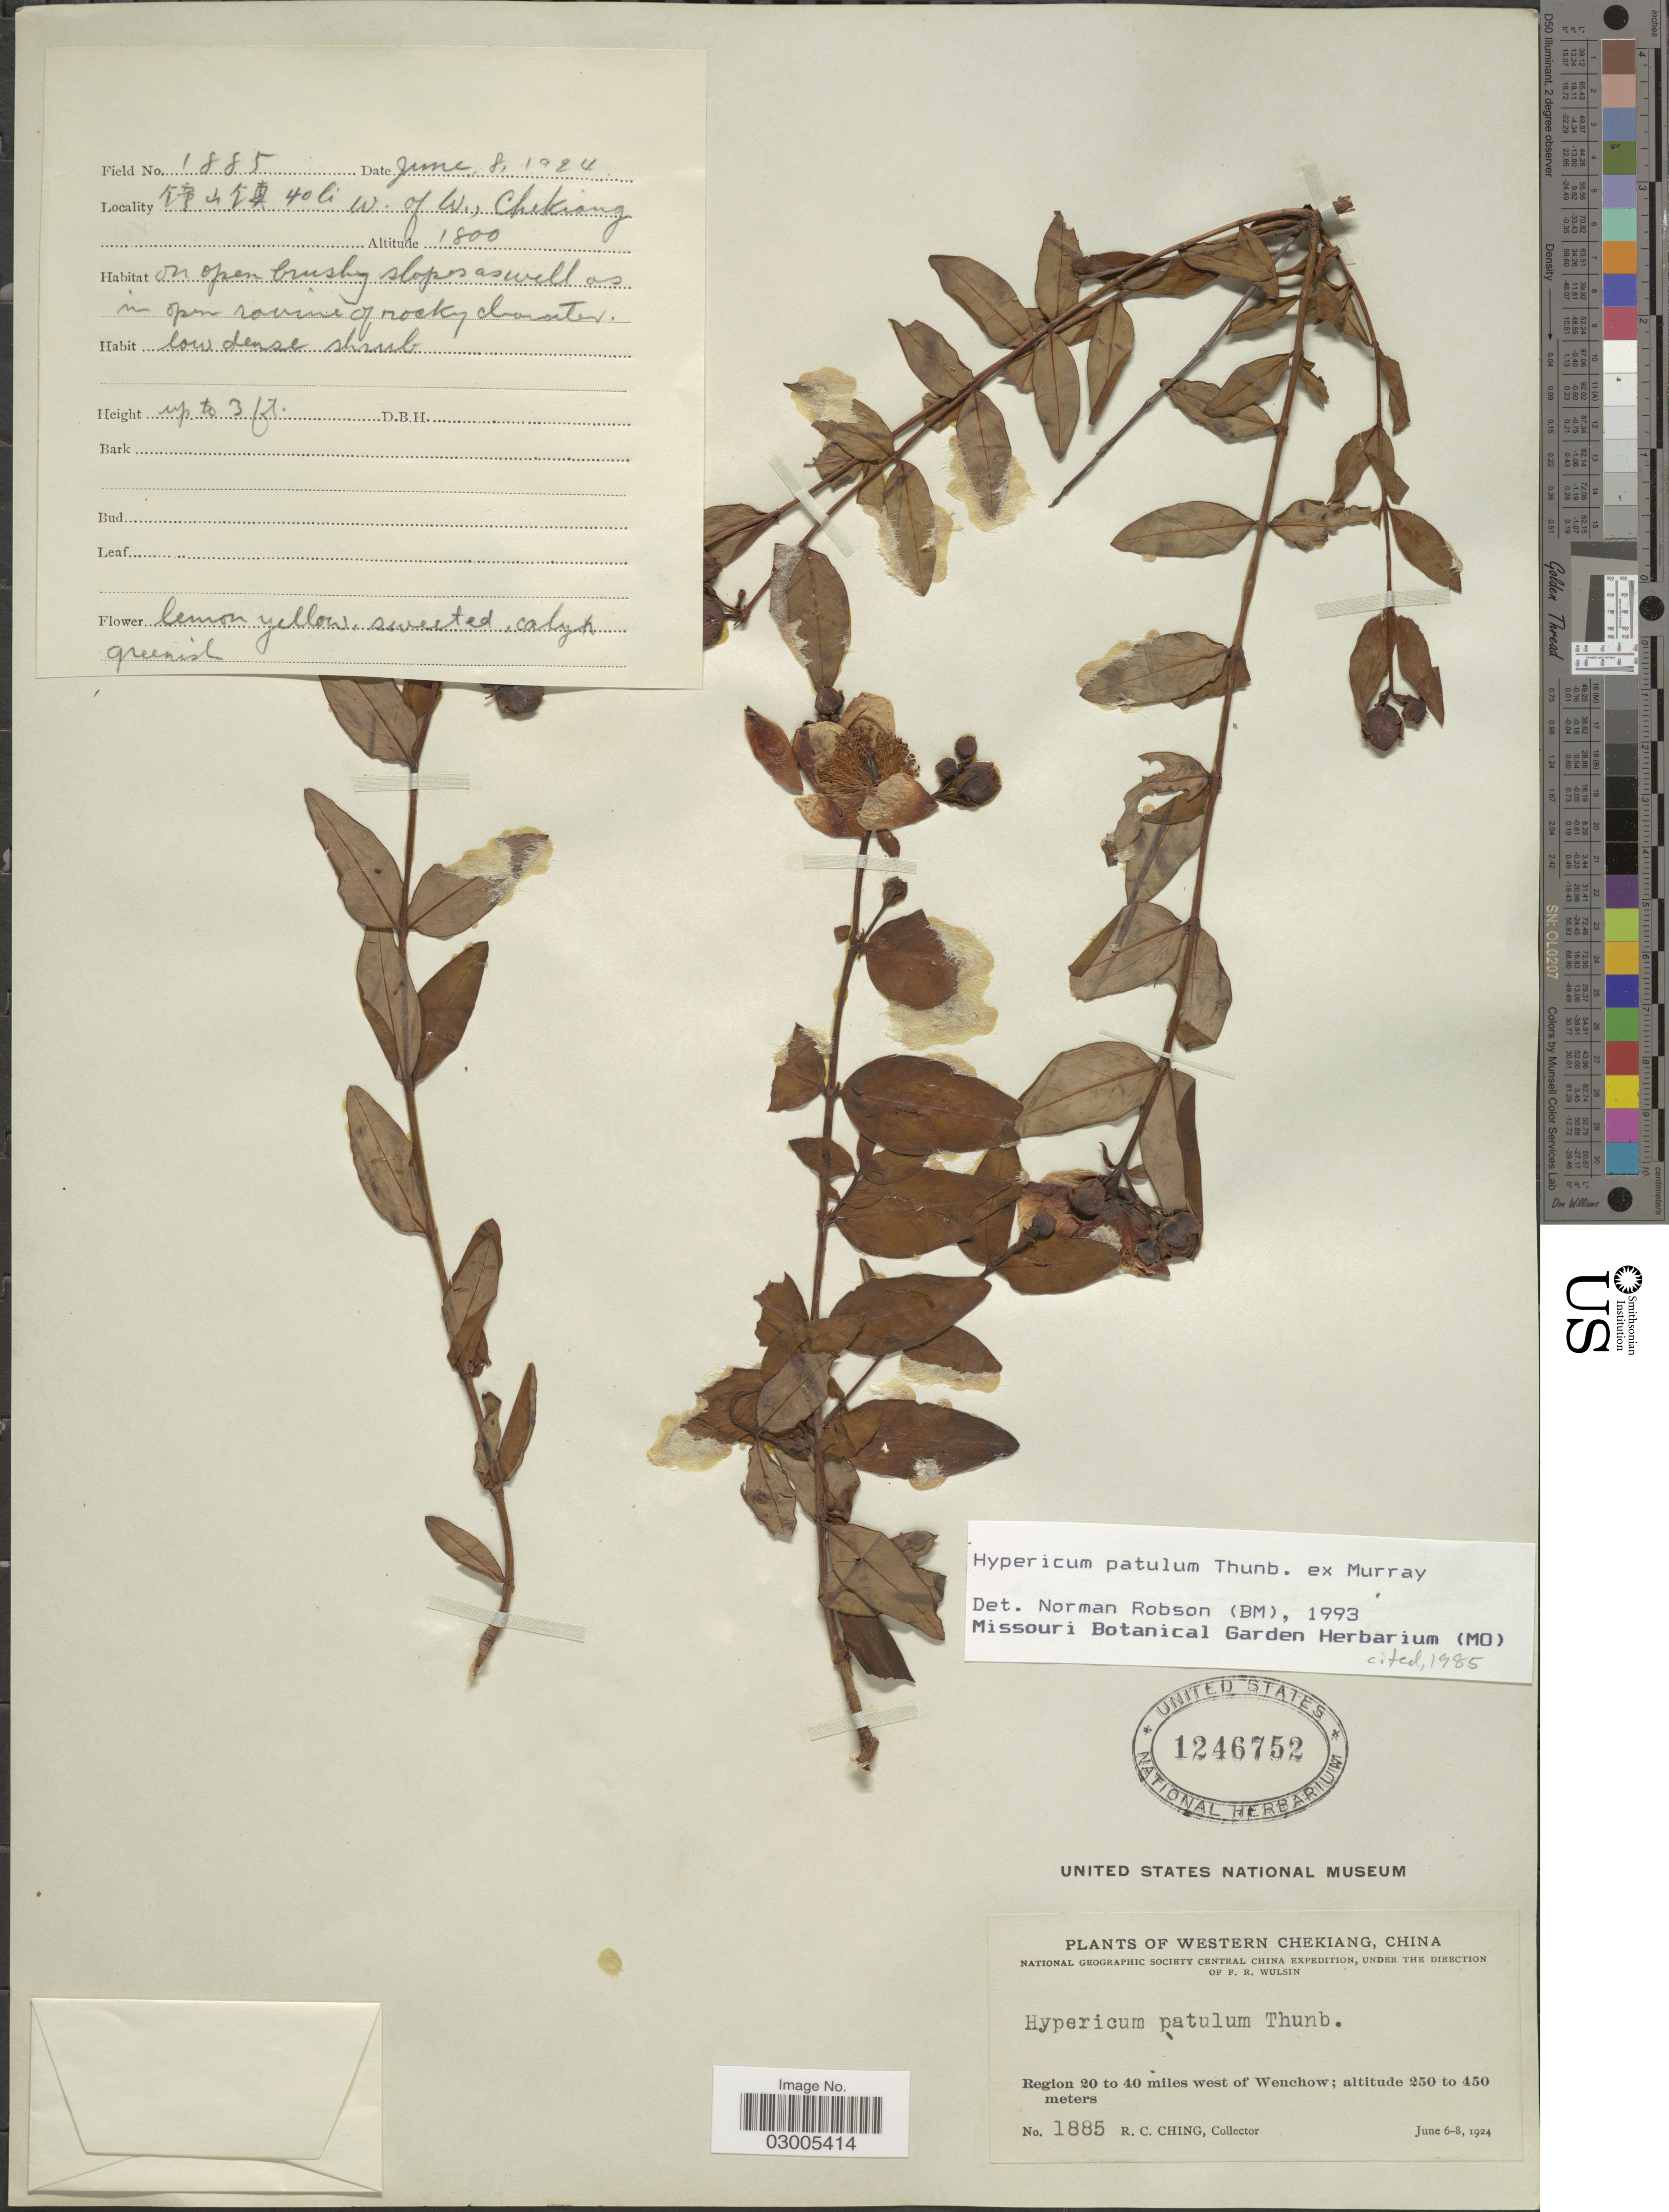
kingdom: Plantae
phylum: Tracheophyta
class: Magnoliopsida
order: Malpighiales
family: Hypericaceae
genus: Hypericum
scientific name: Hypericum patulum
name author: Thunb.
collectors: R. C. Ching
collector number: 1885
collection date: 1924-06-08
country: China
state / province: Zhejiang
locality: Western Chekiang. Region 20 to 40 miles west of Wenchow. 40 k W. of W. Chekiang.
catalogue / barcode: US 1246752